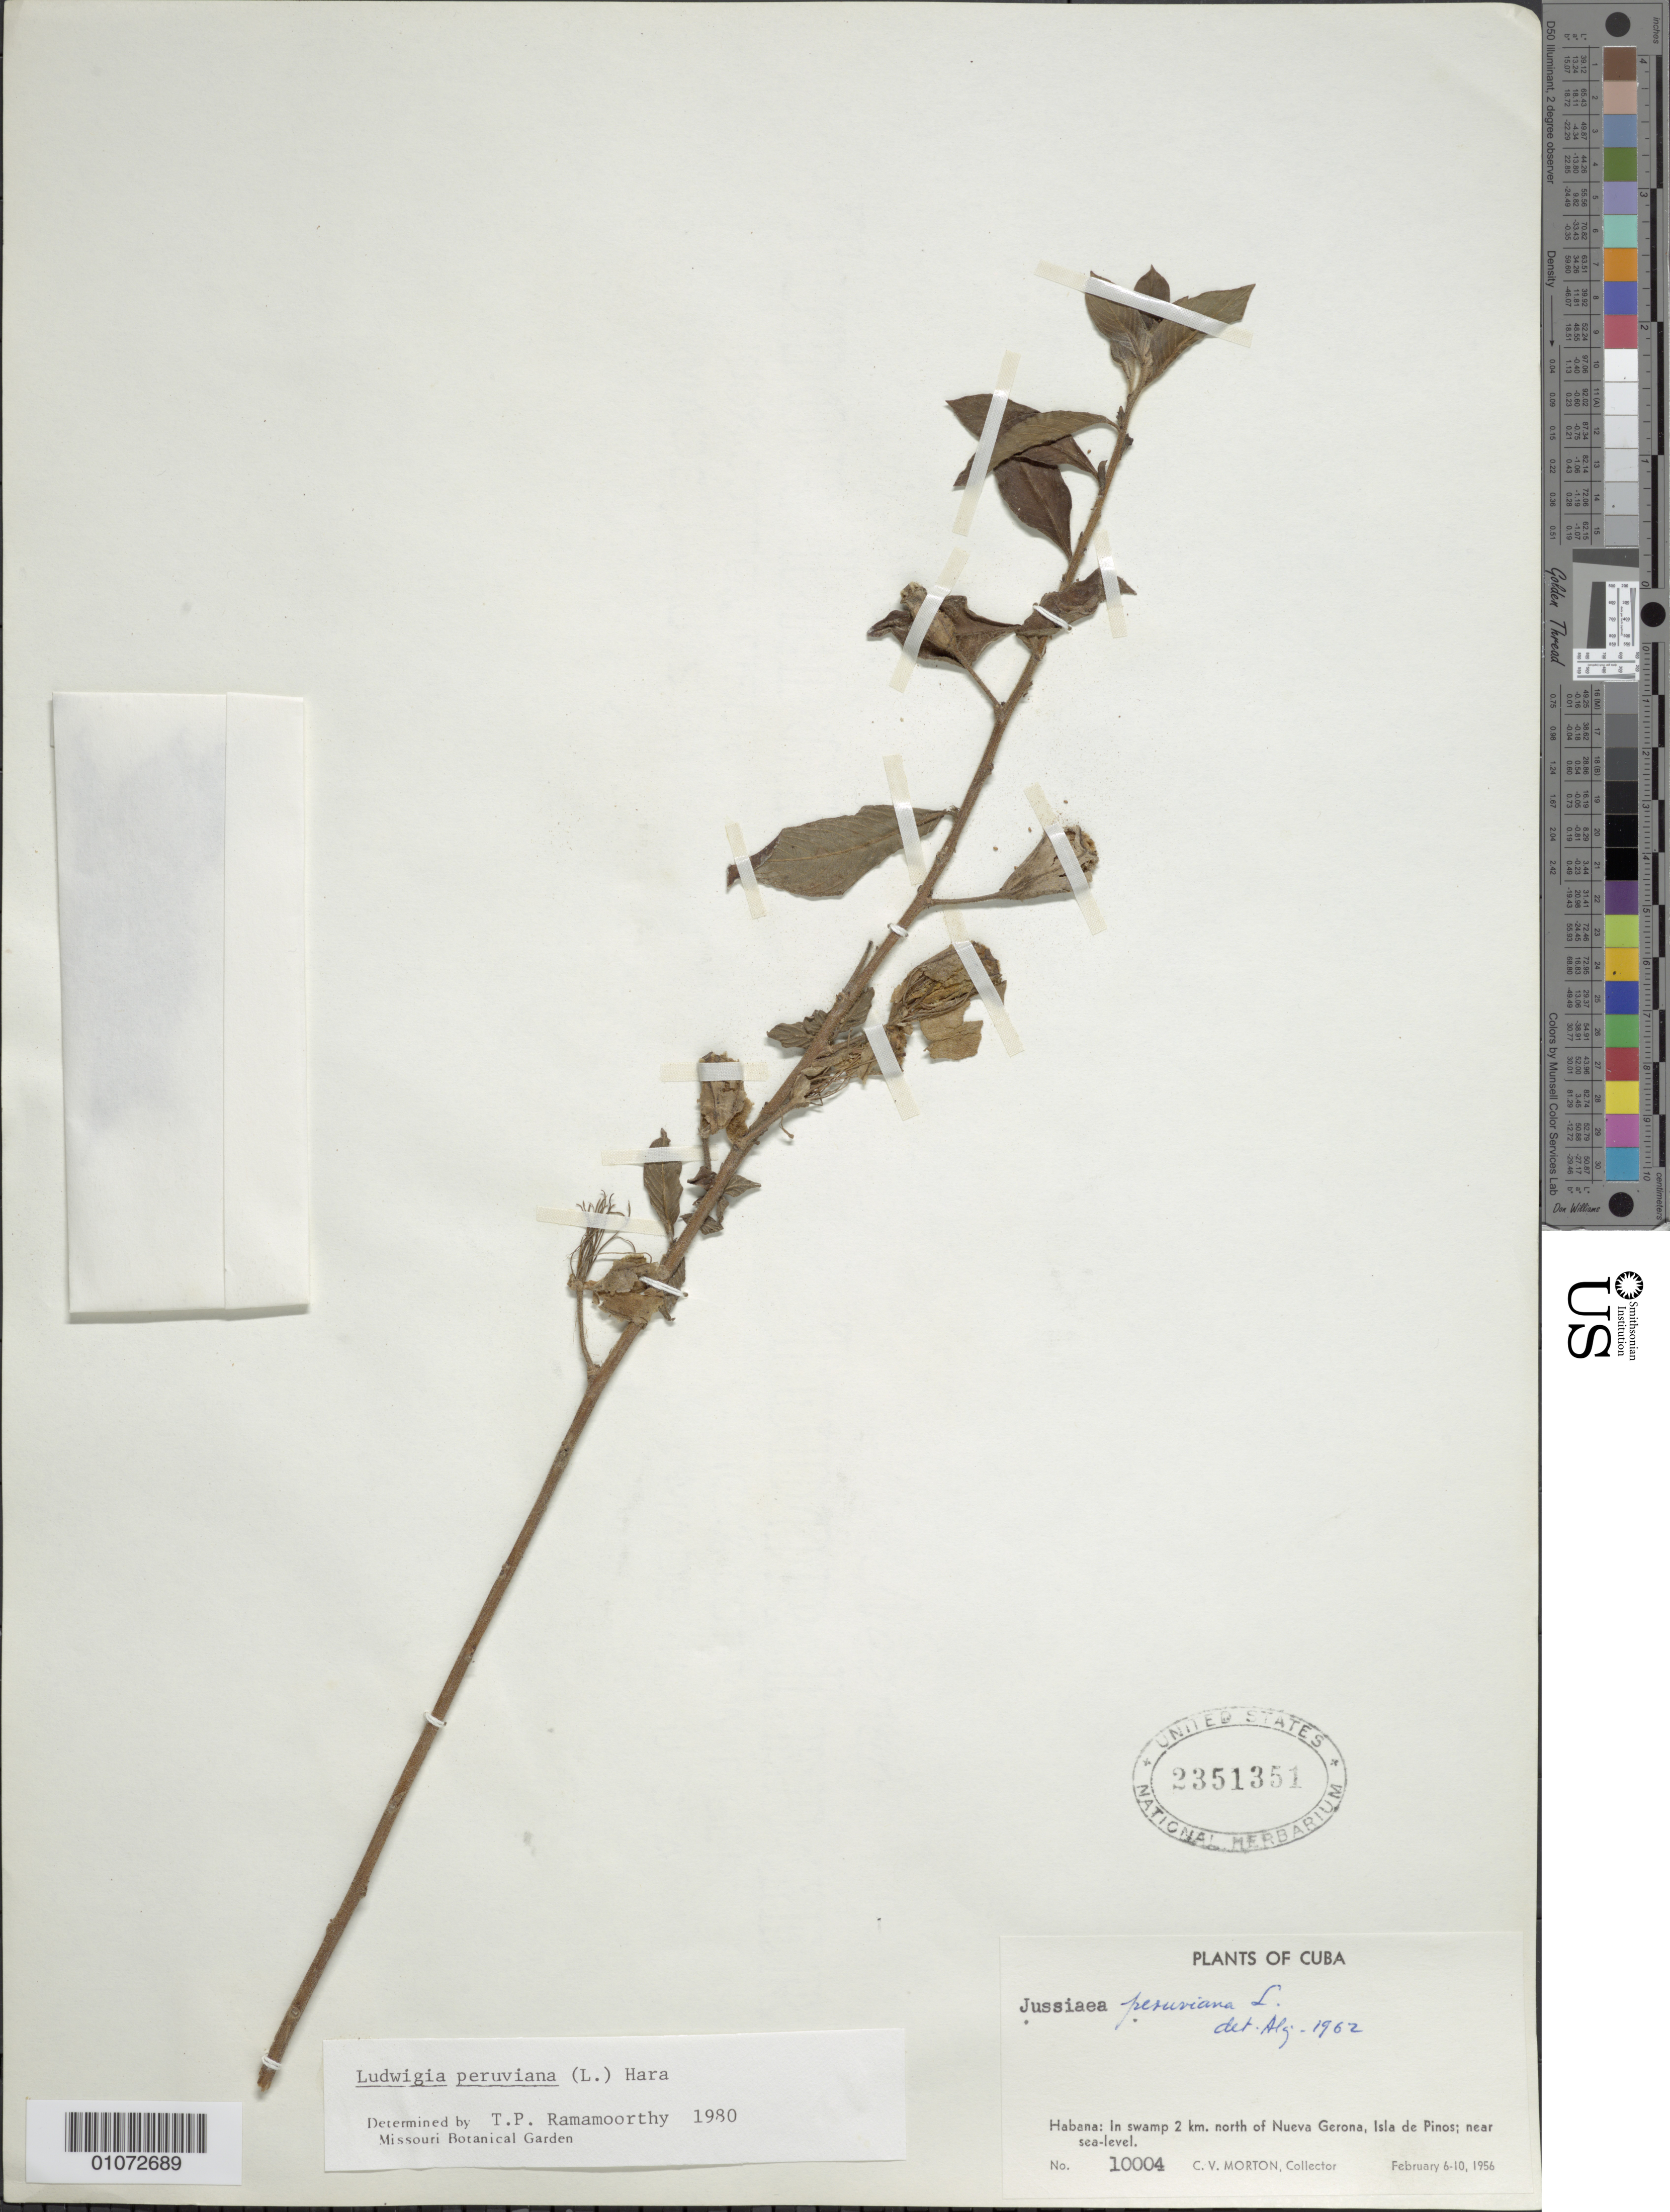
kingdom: Plantae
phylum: Tracheophyta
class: Magnoliopsida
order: Myrtales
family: Onagraceae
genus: Ludwigia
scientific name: Ludwigia peruviana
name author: (L.) H. Hara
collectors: C. V. Morton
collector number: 10004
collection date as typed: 06 Feb 1956 to 10 Feb 1956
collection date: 1956-02-06/1956-02-10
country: Cuba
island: Isla de la Juventud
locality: Isle of Pines, 2 km north of Nueva Gerona Near sea-level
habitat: swamp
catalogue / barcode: US 2351351